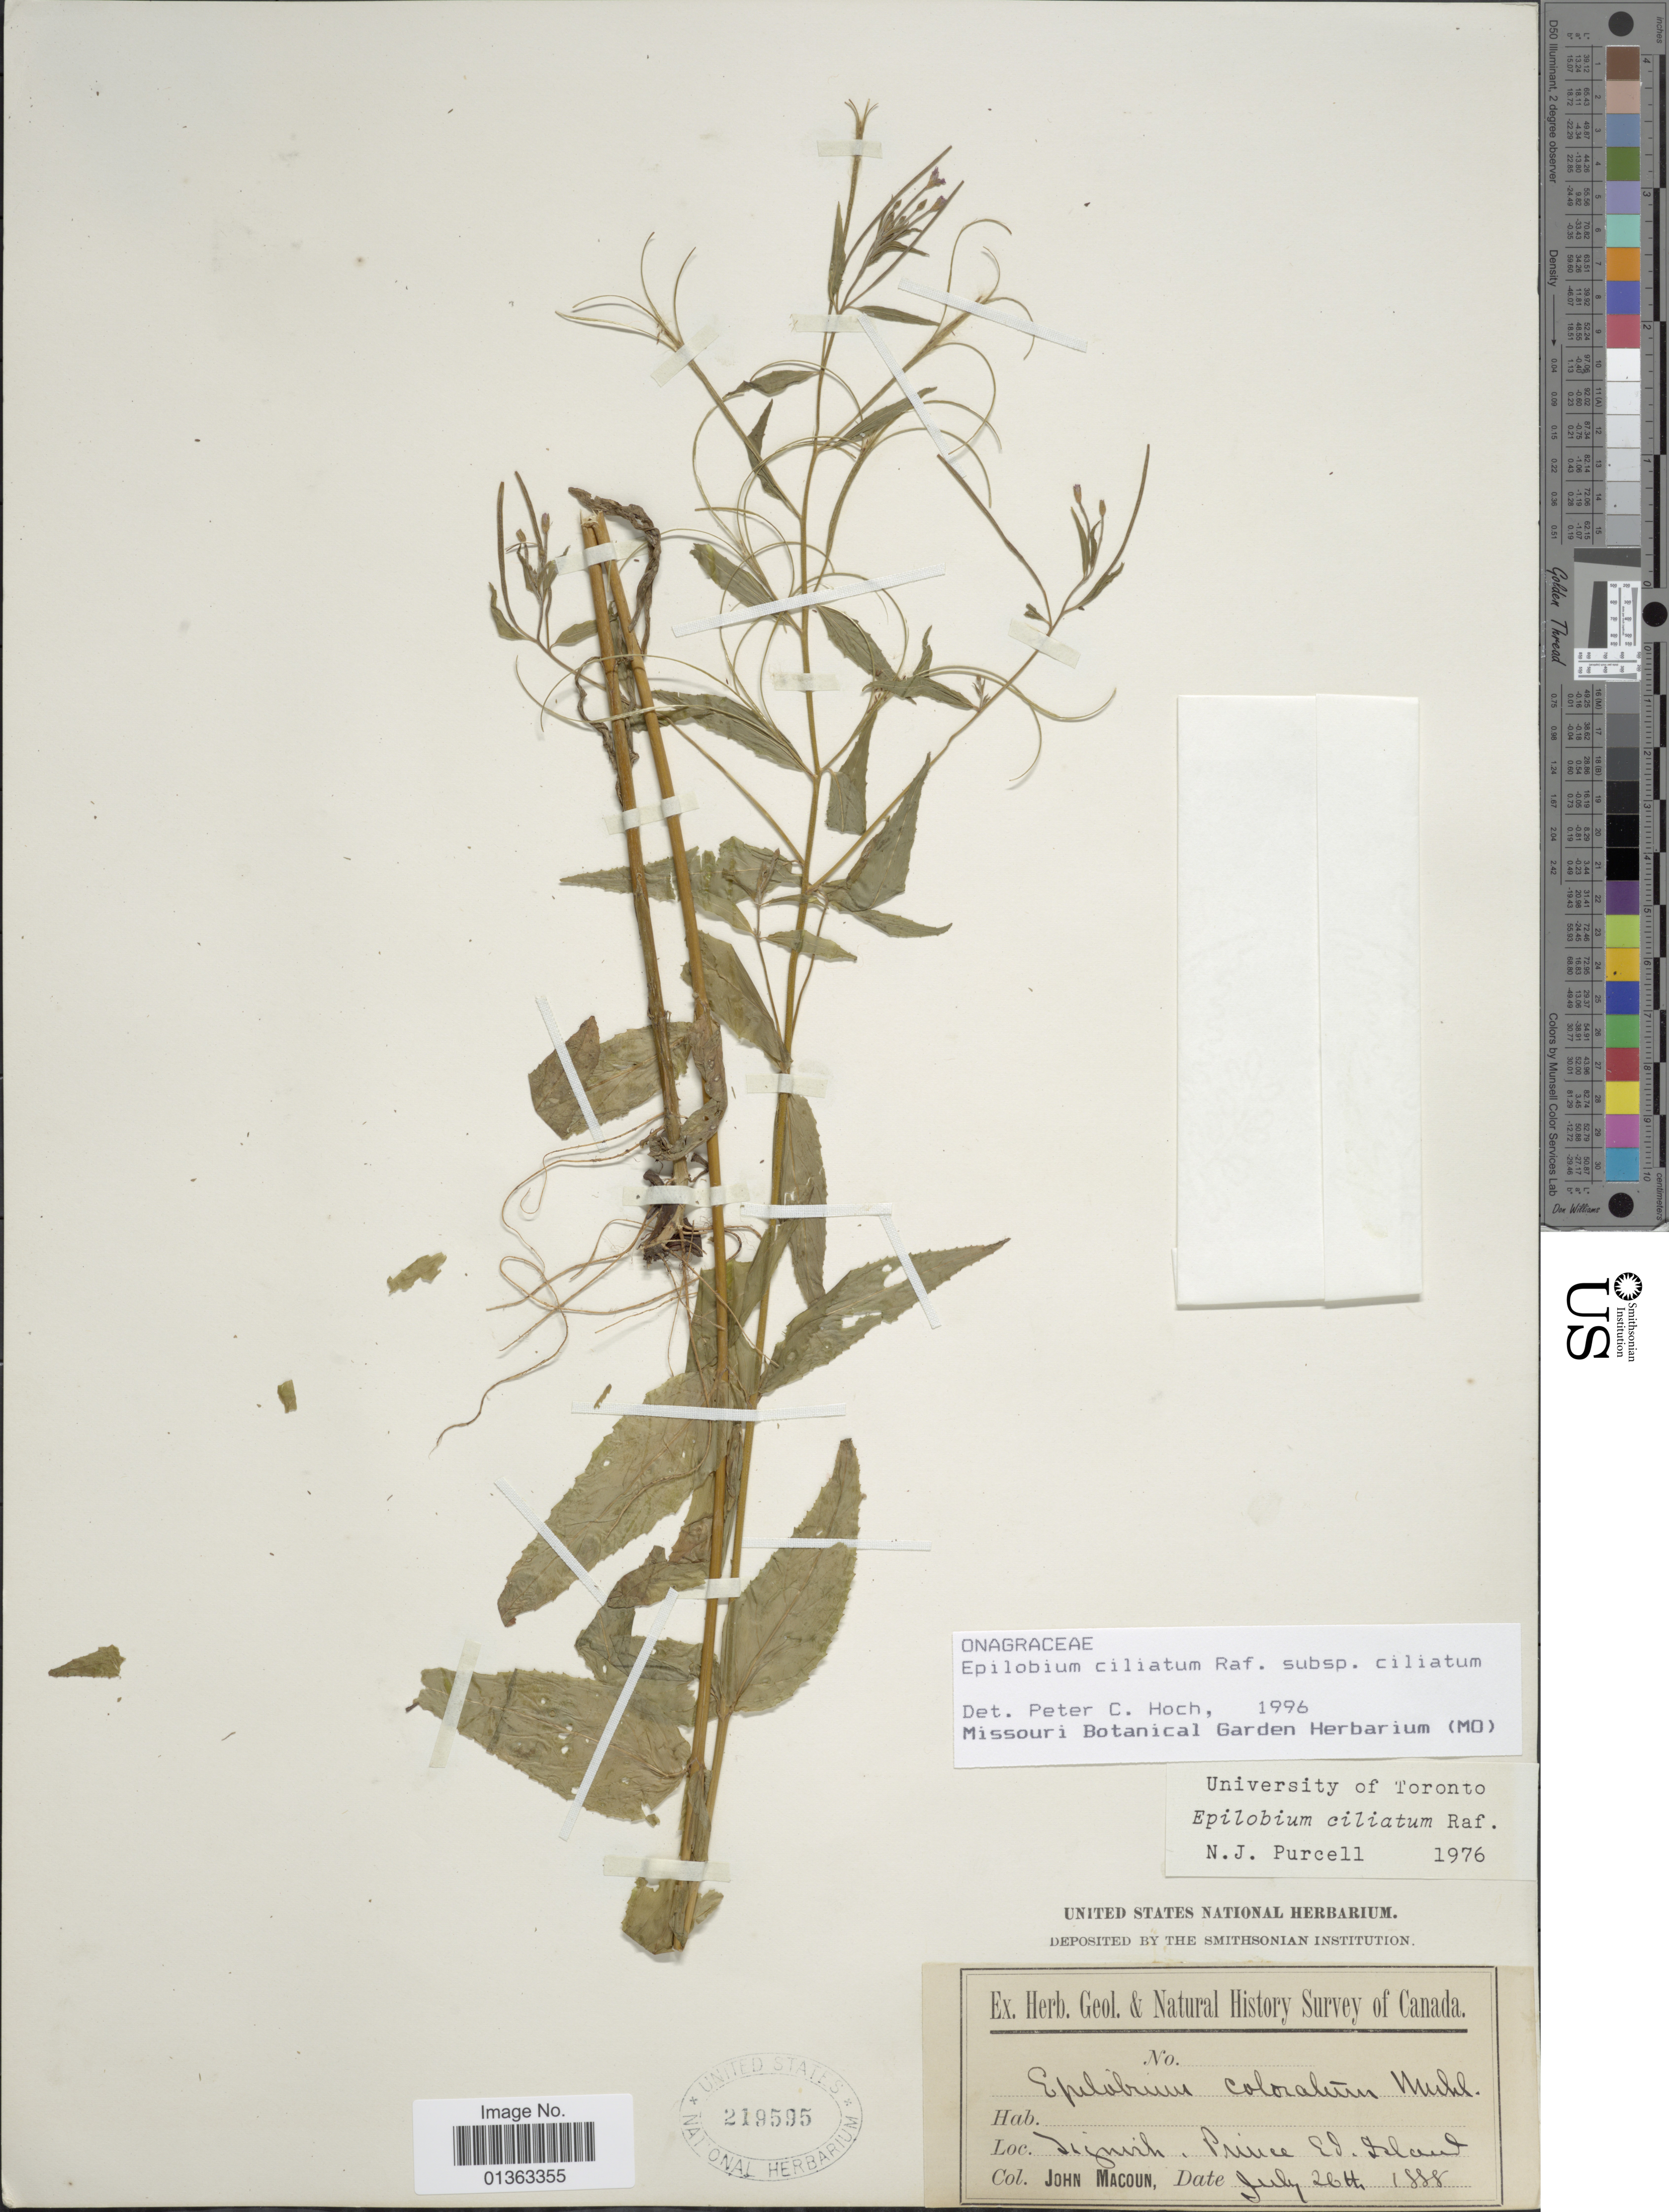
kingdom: Plantae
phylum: Tracheophyta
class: Magnoliopsida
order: Myrtales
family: Onagraceae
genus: Epilobium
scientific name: Epilobium ciliatum subsp. ciliatum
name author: Raf.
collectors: J. Macoun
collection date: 1888-07-26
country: Canada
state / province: Prince Edward Island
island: Prince Edward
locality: Tignish, Prince Ed. Island.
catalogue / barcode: US 219595